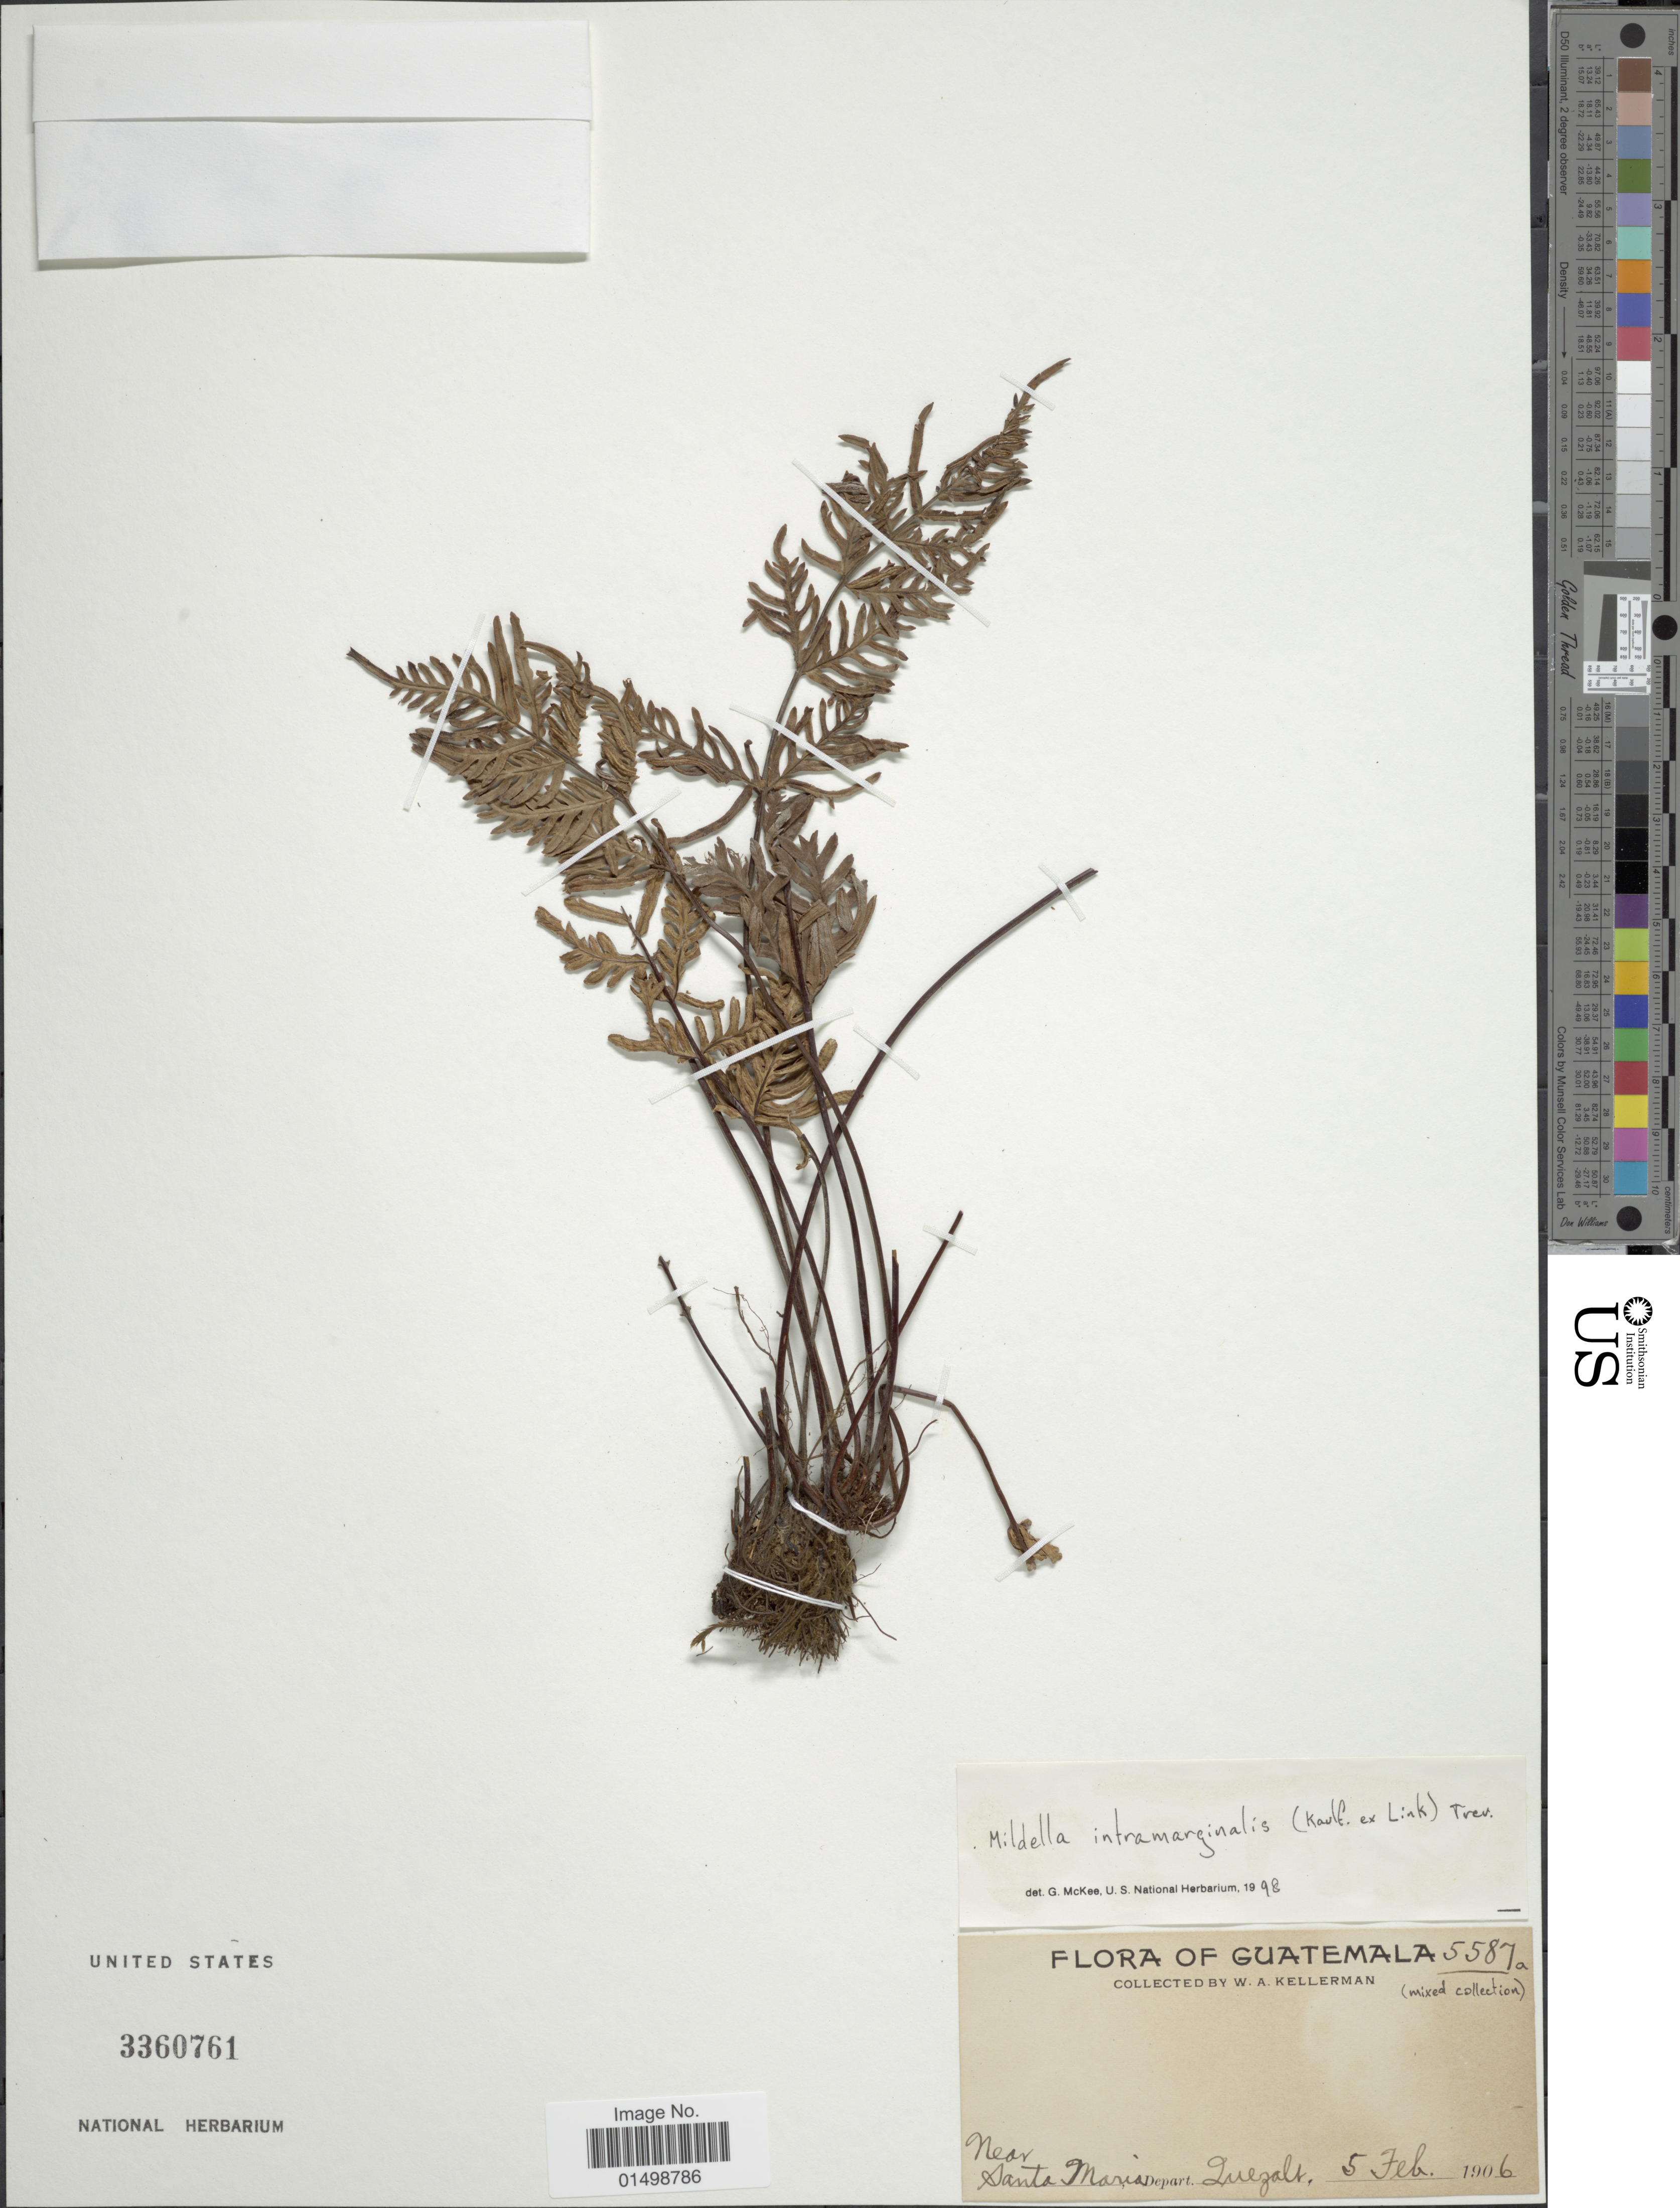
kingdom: Plantae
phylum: Tracheophyta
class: Polypodiopsida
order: Polypodiales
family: Pteridaceae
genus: Cheilanthes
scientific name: Cheilanthes intramarginalis var. intramarginalis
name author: (Kaulf.) Hook.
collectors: W. Kellerman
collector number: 5587a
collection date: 1906-02-05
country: Guatemala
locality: Near Santa Marian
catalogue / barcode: US 3360761